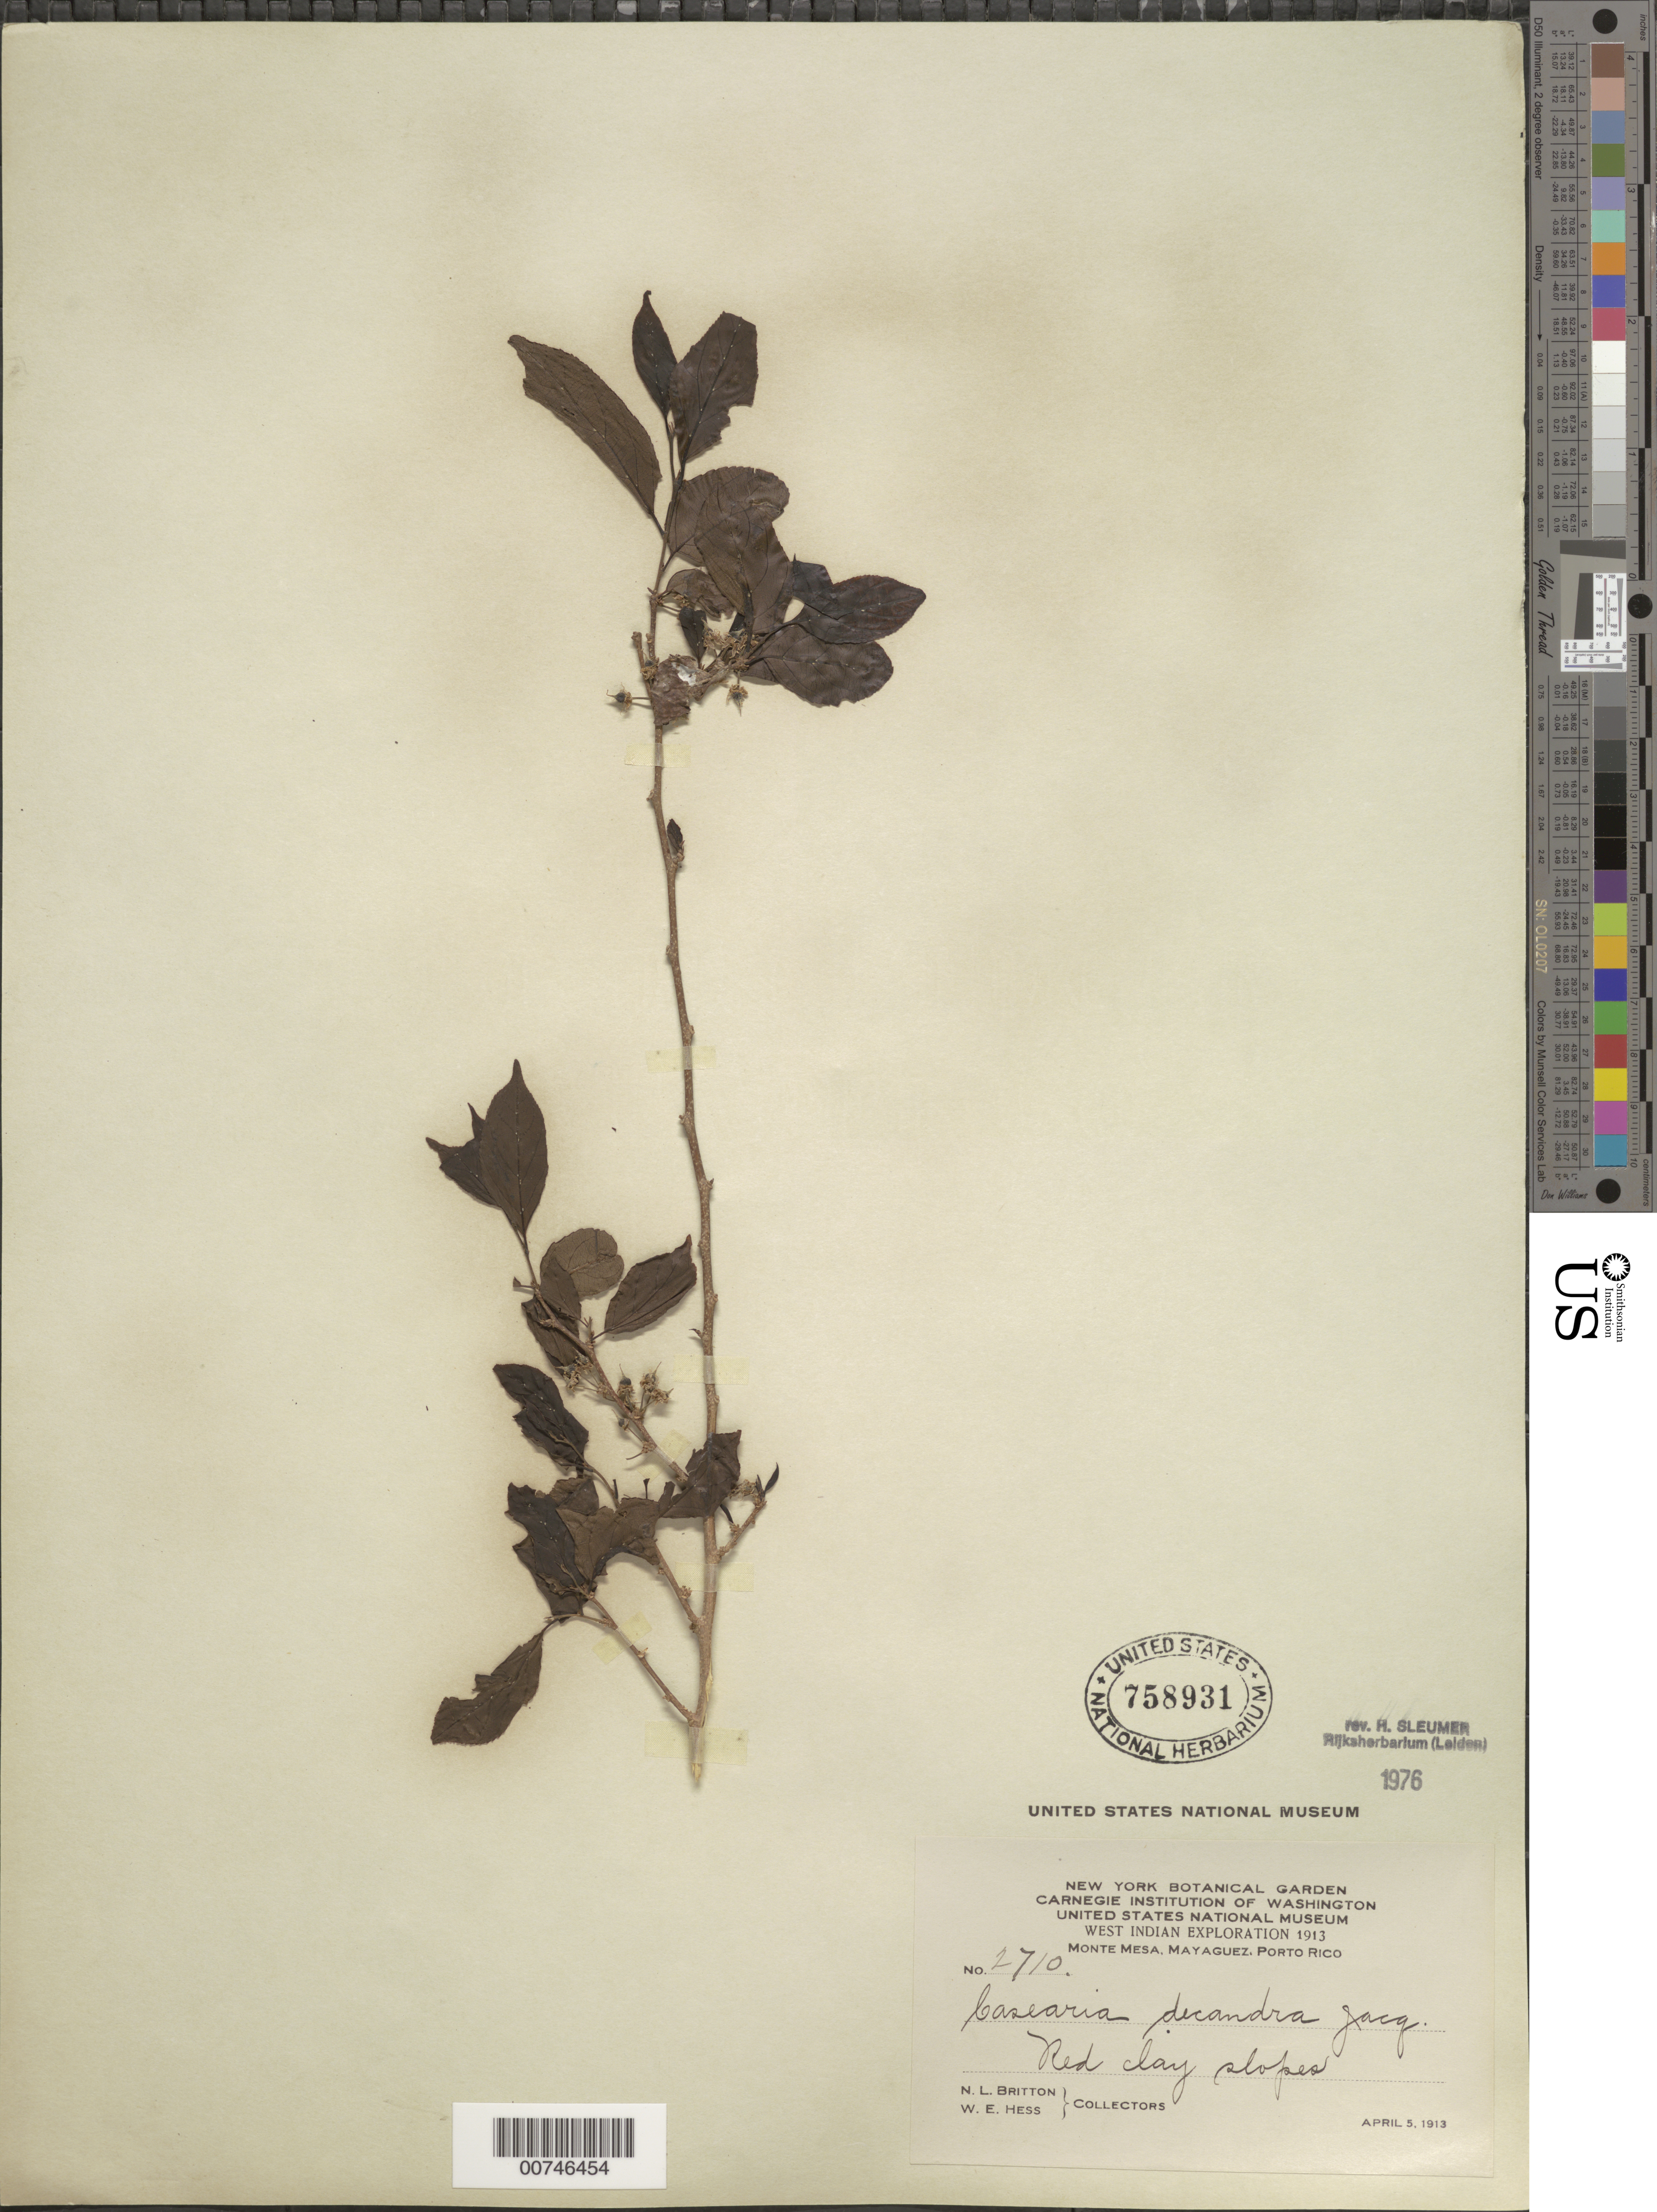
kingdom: Plantae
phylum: Tracheophyta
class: Magnoliopsida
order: Malpighiales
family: Salicaceae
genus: Casearia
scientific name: Casearia decandra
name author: Jacq.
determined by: Sleumer, H. O.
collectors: N. Britton & W. Hess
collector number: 2710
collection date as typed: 05 Apr 1913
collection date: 1913-04-05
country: Puerto Rico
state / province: Mayagüez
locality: Monte Mesa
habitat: Red clay slopes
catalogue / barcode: US 758931